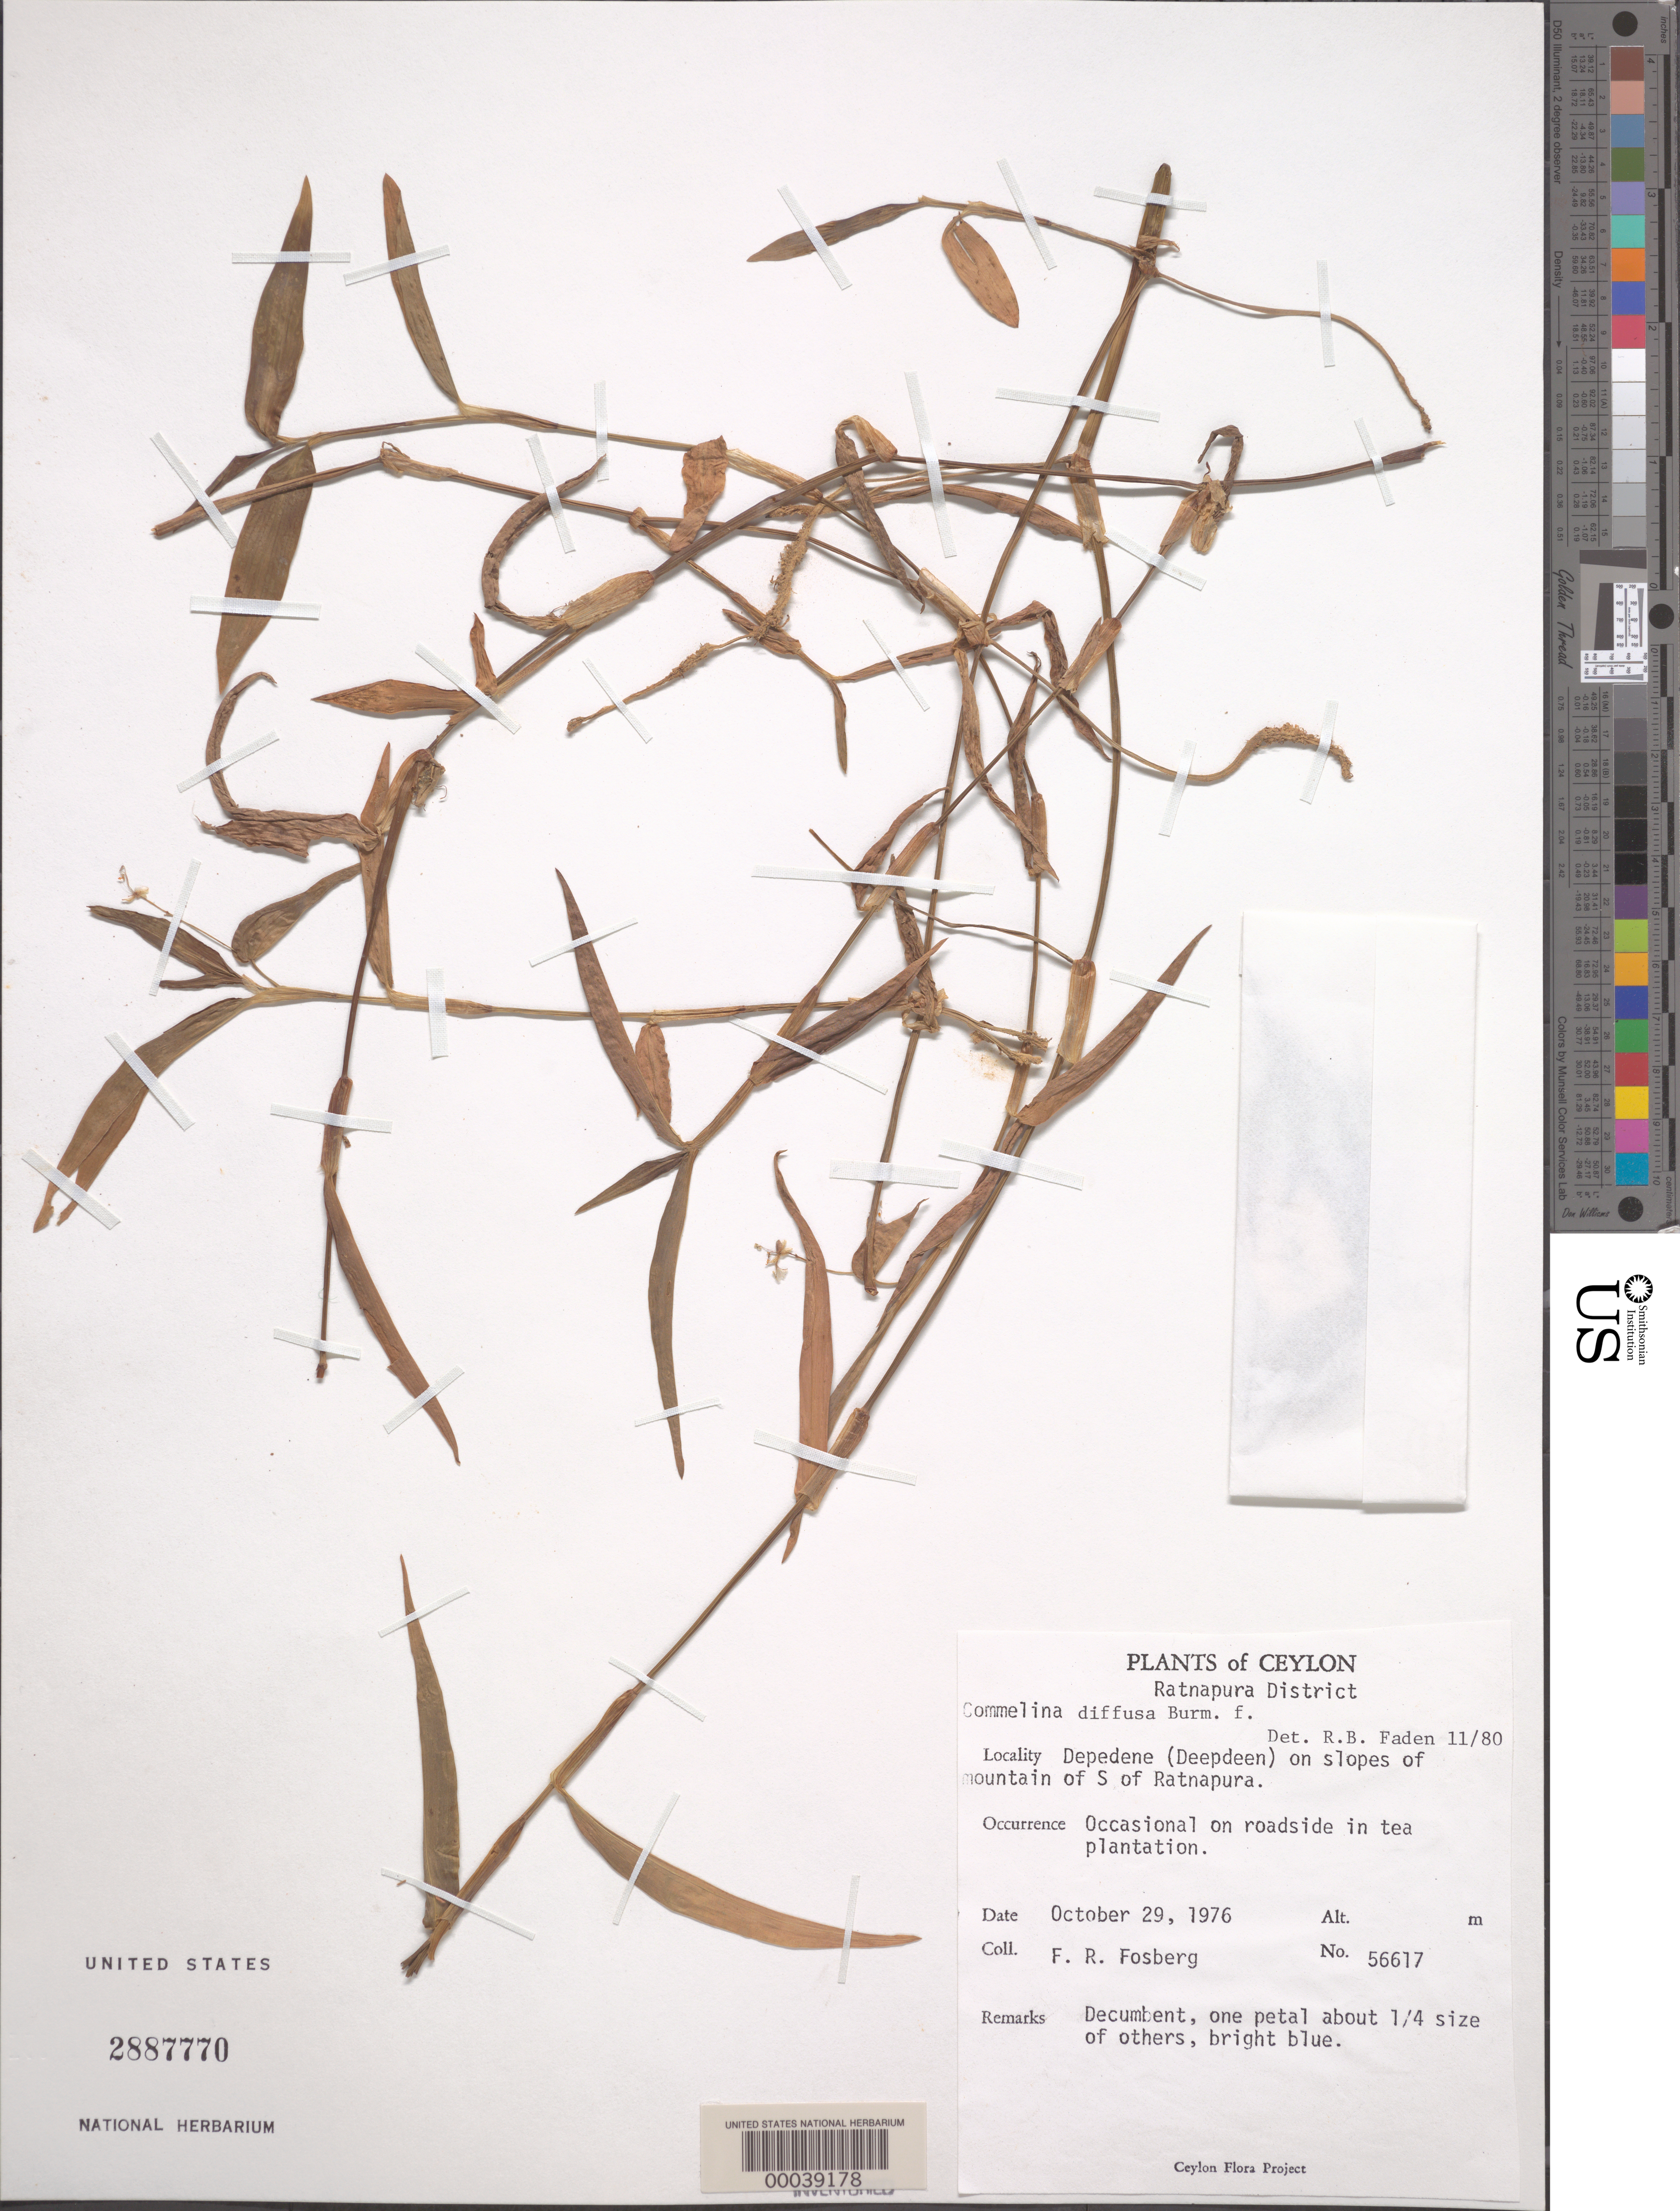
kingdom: Plantae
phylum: Tracheophyta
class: Liliopsida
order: Commelinales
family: Commelinaceae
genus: Commelina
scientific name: Commelina diffusa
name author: Burm. f.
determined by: Faden, Robert B., (US), Smithsonian Institution - National Museum of Natural History (UNITED STATES)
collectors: F. R. Fosberg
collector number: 56617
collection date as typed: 29 Oct 1976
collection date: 1976-10-29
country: Sri Lanka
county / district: Ratnapura Dist.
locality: Depedene, s of ratnapura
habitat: Roadside, tea plantation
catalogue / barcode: US 2887770